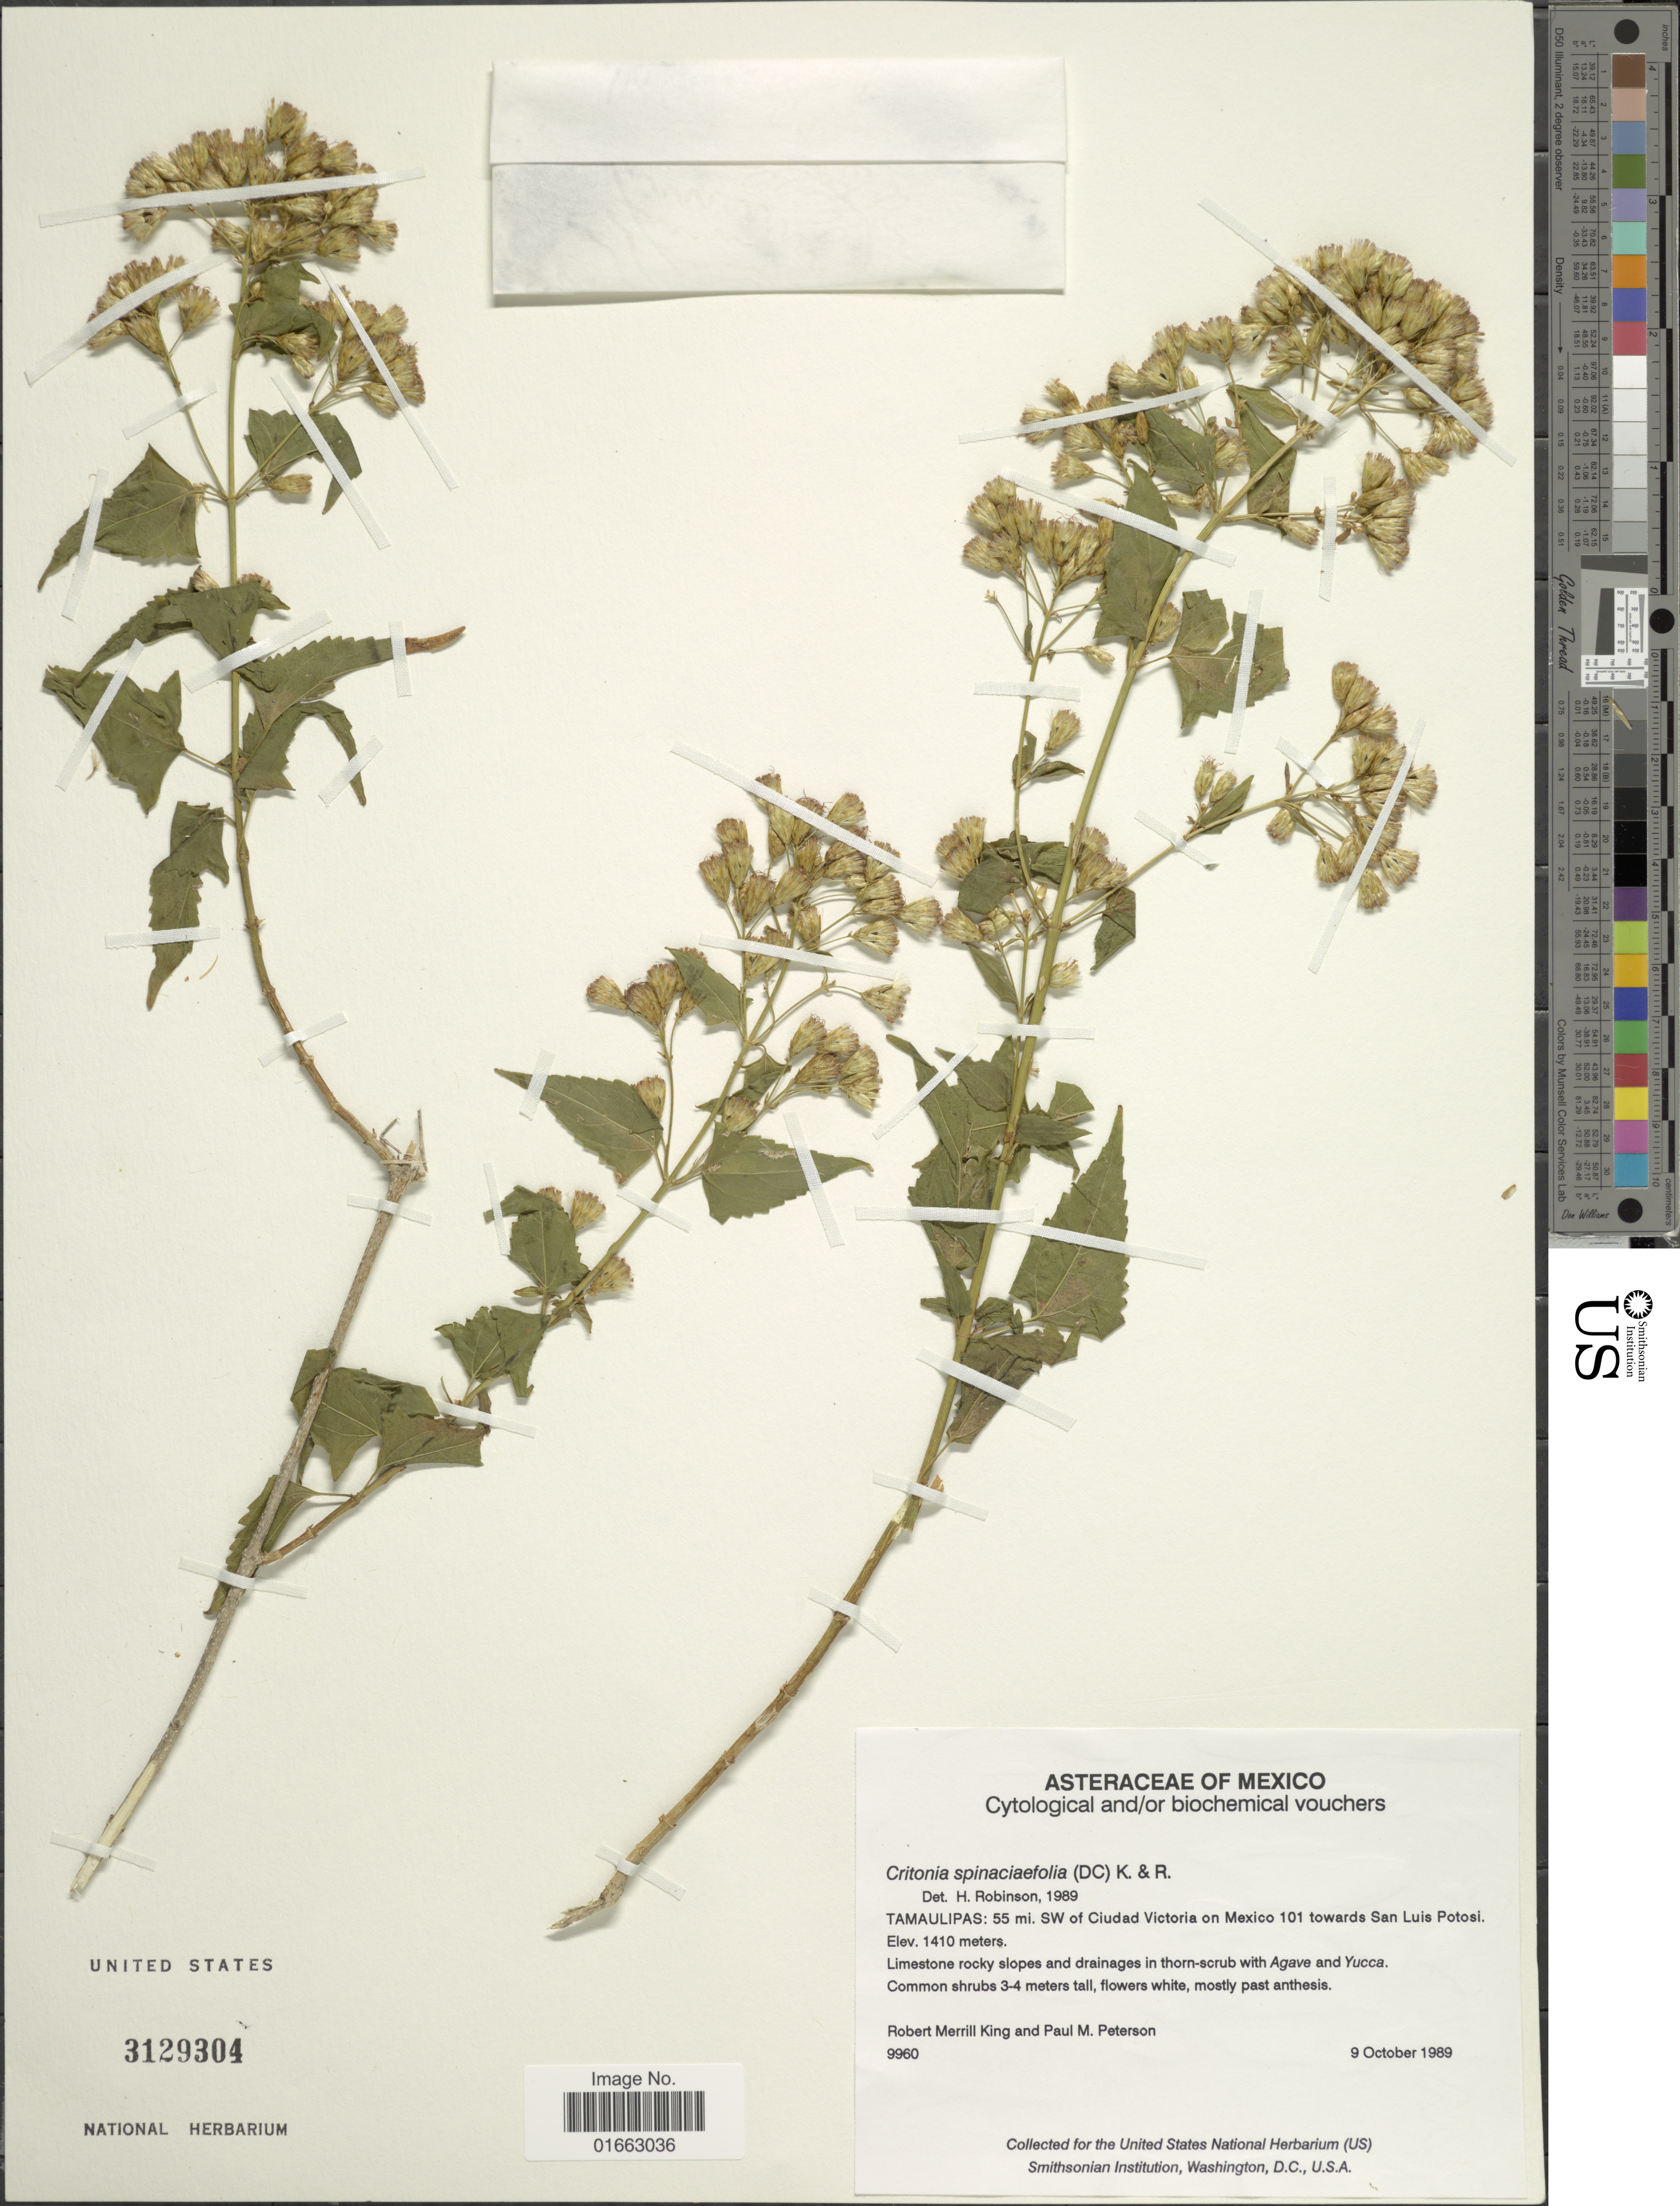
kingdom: Plantae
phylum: Tracheophyta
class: Magnoliopsida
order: Asterales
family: Asteraceae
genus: Critonia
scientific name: Critonia spinaciaefolia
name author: (DC.) R.M. King & H. Rob.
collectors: R. M. King & P. M. Peterson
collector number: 9960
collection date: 1989-10-09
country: Mexico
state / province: Tamaulipas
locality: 55 mi. SW of Ciudad Victoria on Mexico 101 toward San Luis Potosi, Limestone rocky slopes and drainages in thorn-scrub with Agave and Yucca.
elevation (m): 1410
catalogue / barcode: US 3129304